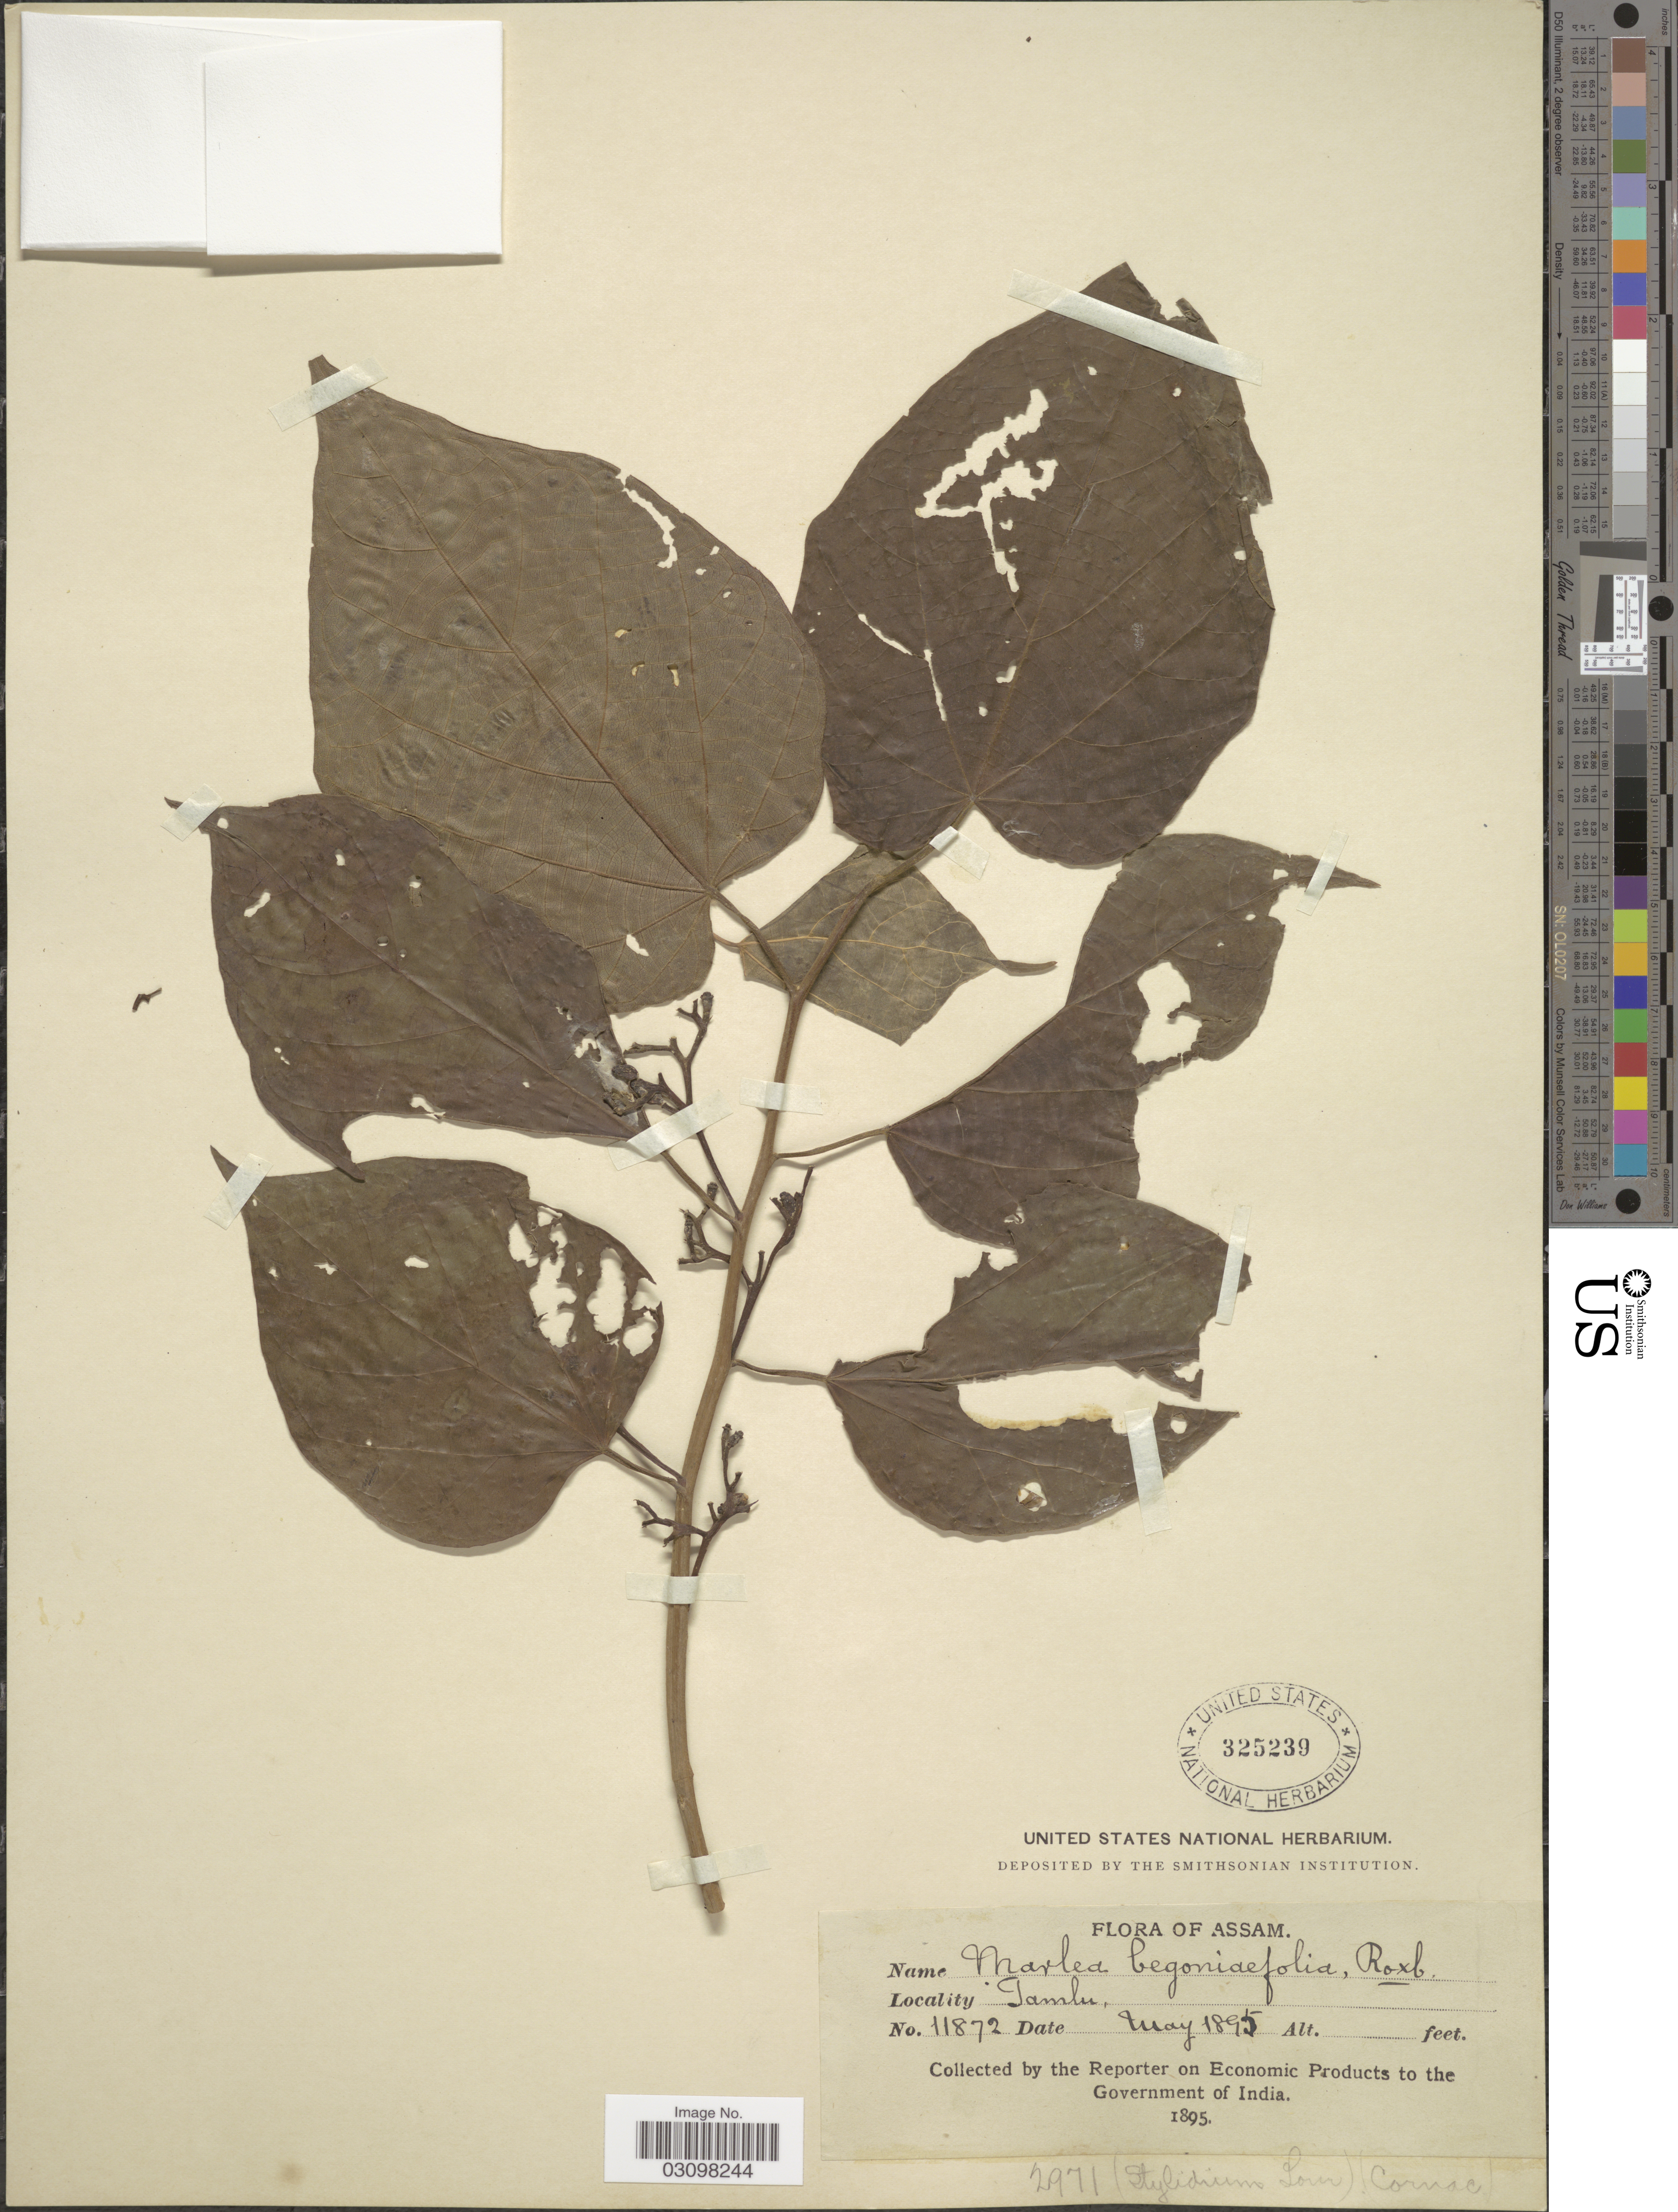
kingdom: Plantae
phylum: Tracheophyta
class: Magnoliopsida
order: Cornales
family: Cornaceae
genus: Alangium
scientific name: Alangium begoniifolium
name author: (Roxb.) Baill.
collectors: Reporter on Economic Products to the Government of India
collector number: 11872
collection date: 1895-05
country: India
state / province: Assam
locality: Tamlu.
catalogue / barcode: US 325239